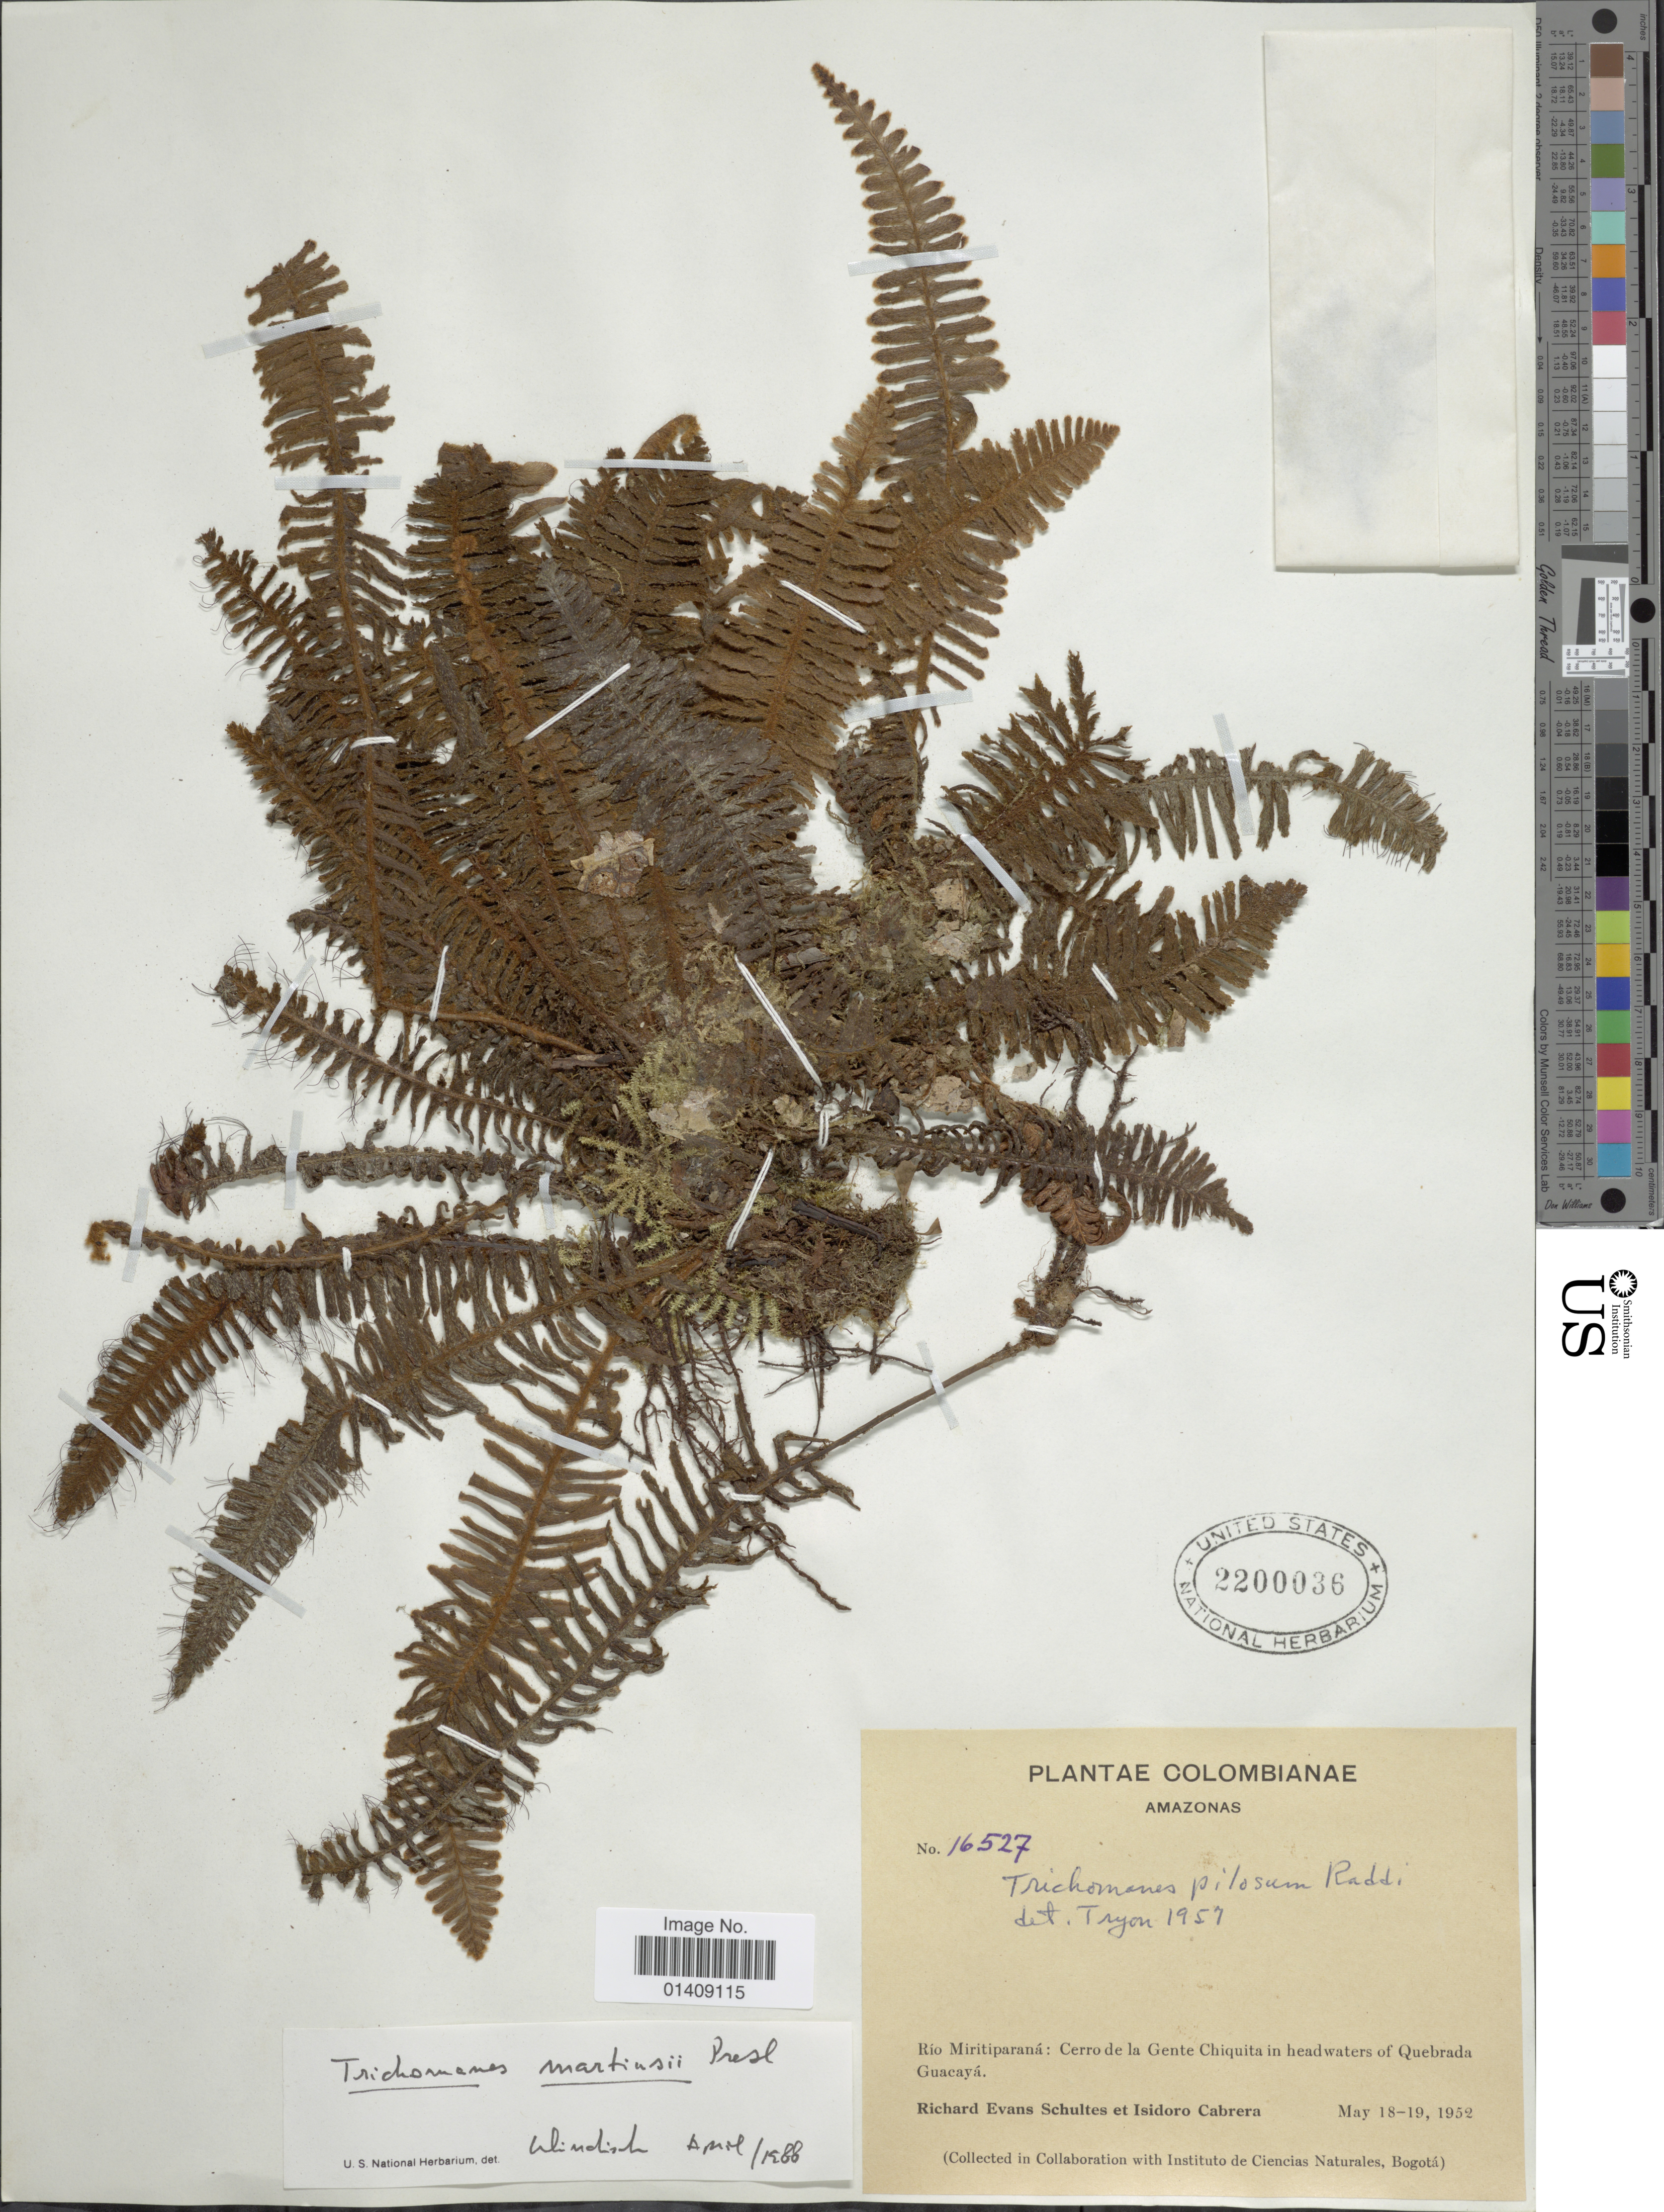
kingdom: Plantae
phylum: Tracheophyta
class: Polypodiopsida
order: Hymenophyllales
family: Hymenophyllaceae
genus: Trichomanes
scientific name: Trichomanes martiusii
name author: C. Presl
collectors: R. E. Schultes & I. Cabrera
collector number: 16527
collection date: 1952-05-18/1952-05-19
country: Colombia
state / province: Amazônas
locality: Rio Miritiparaña: cerro de la Gente Chiquita in headwaters of Quebrada Guacayá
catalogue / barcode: US 2200036